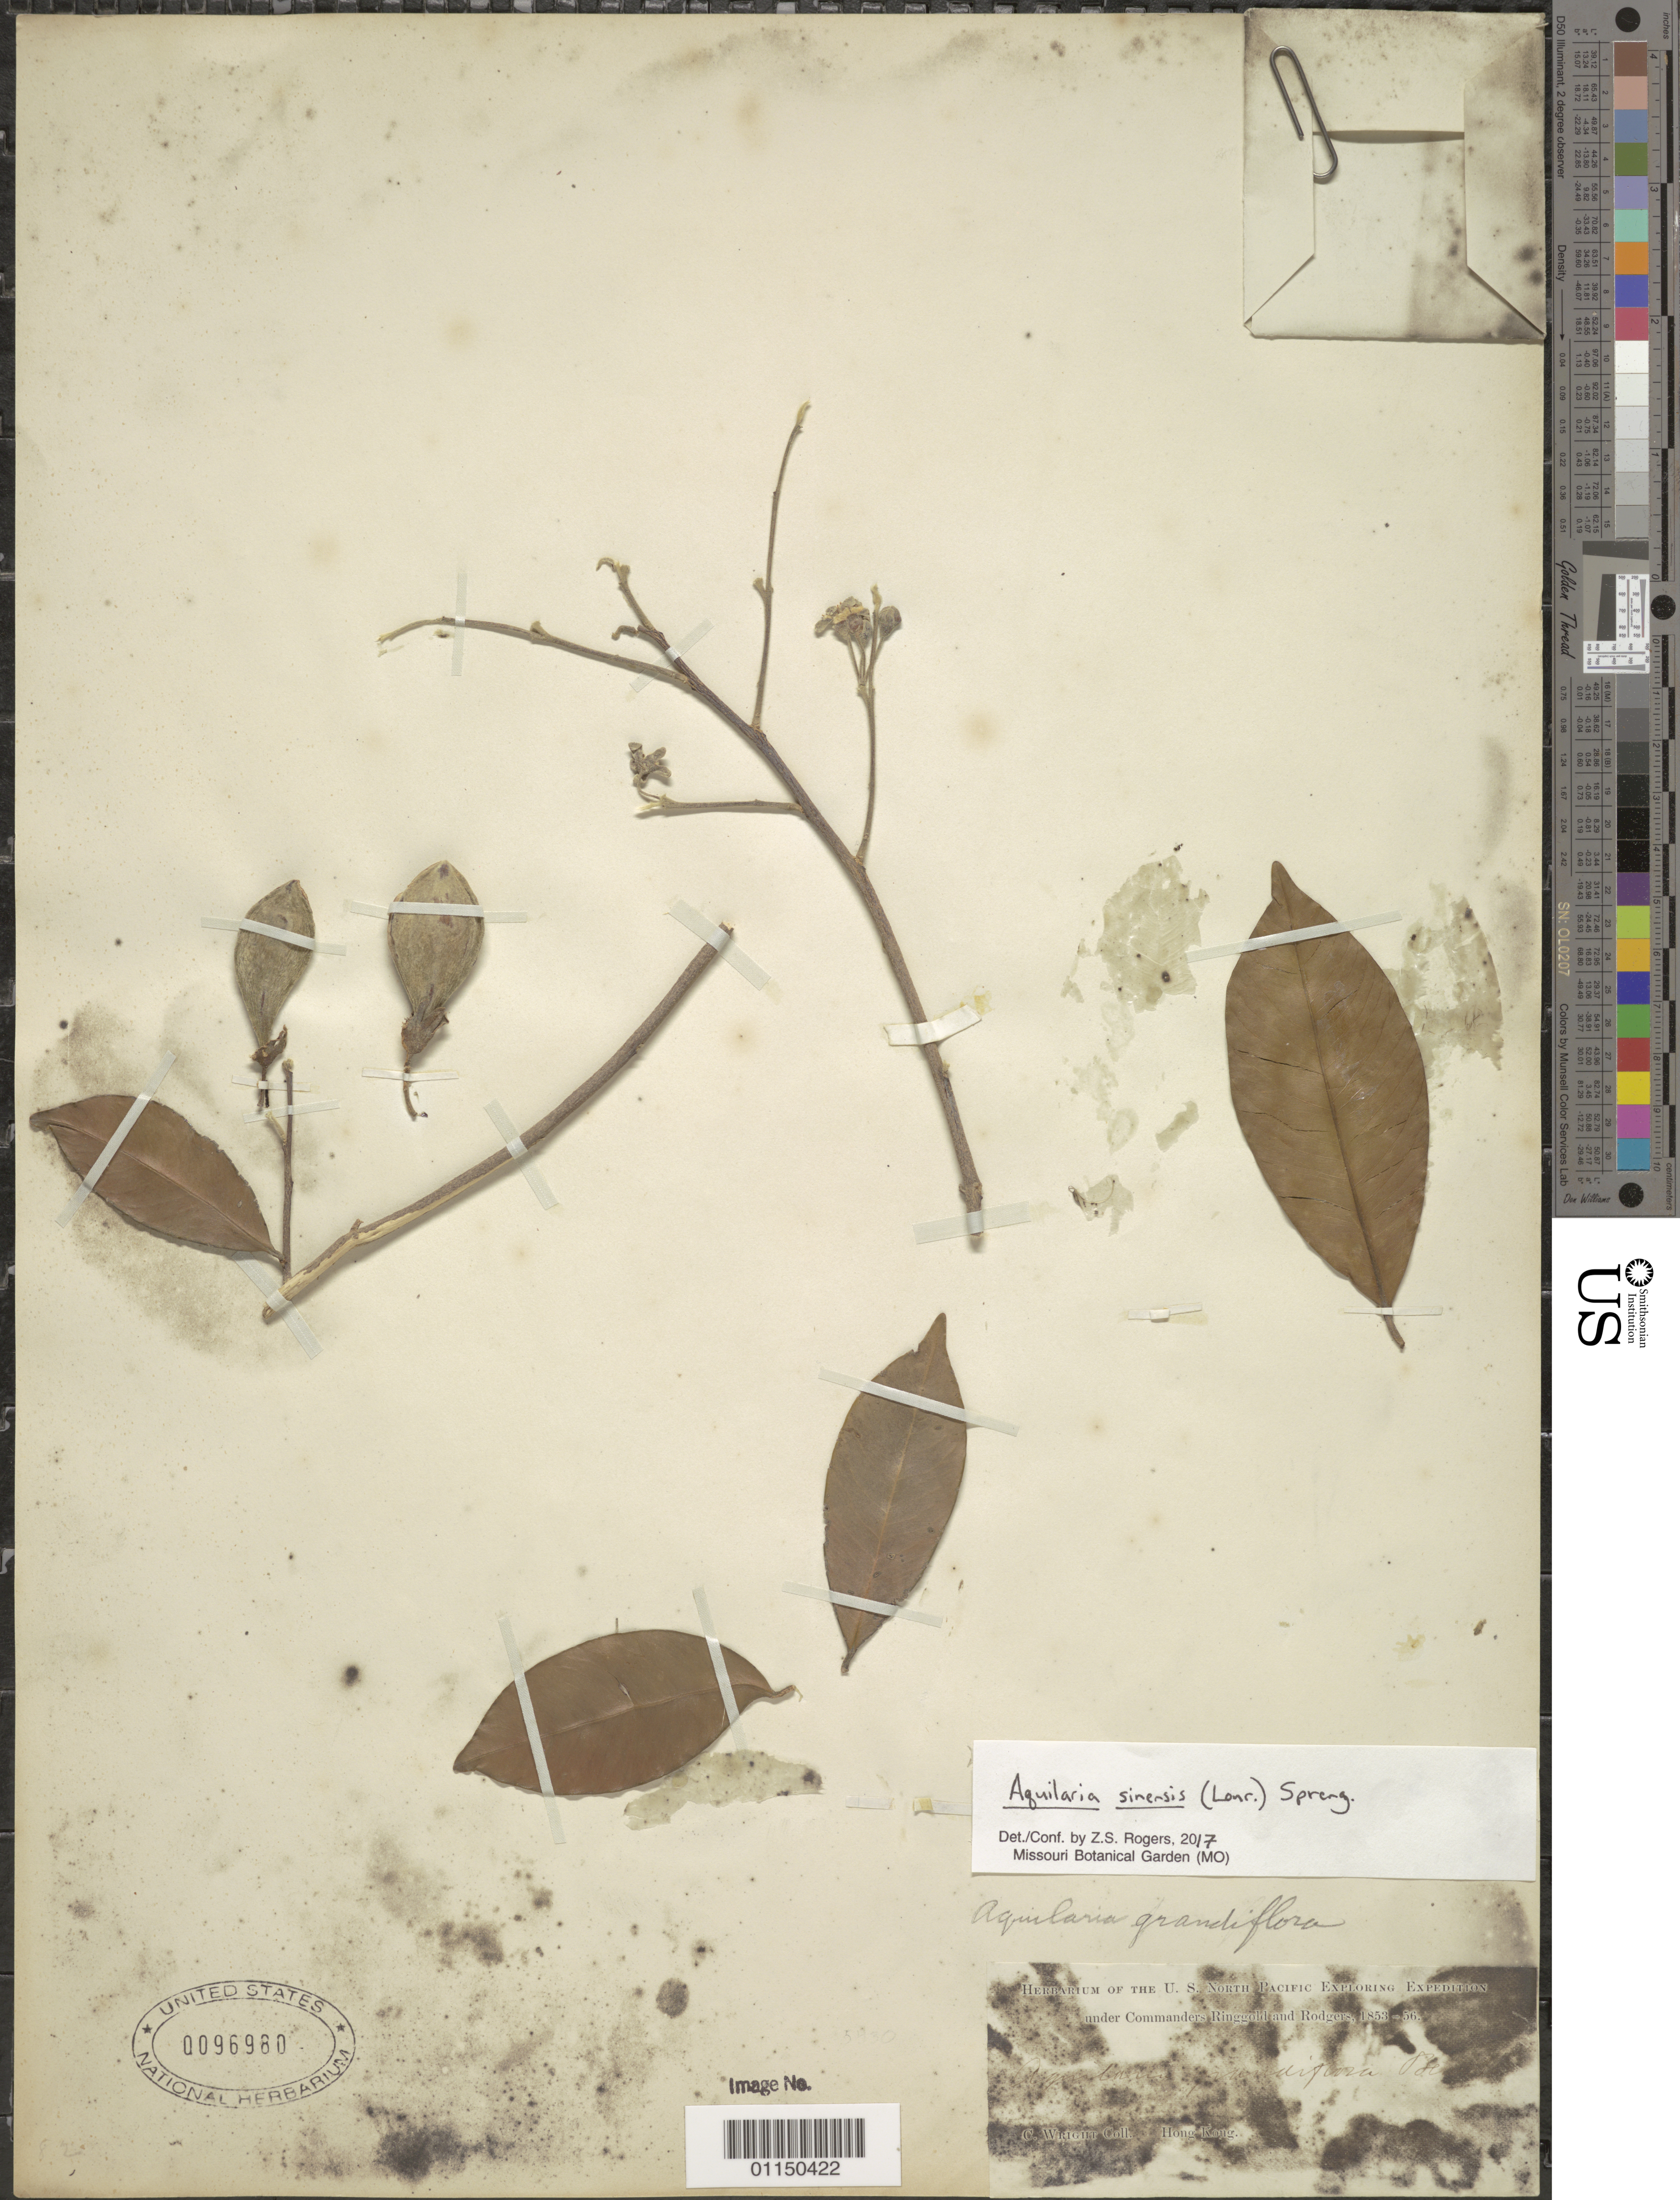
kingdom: Plantae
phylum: Tracheophyta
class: Magnoliopsida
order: Malvales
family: Thymelaeaceae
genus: Aquilaria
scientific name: Aquilaria grandiflora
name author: Benth.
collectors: C. Wright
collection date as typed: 1853 to -- -- 1856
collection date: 1853/1856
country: China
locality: Sung Kong Island.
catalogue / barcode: US 96980